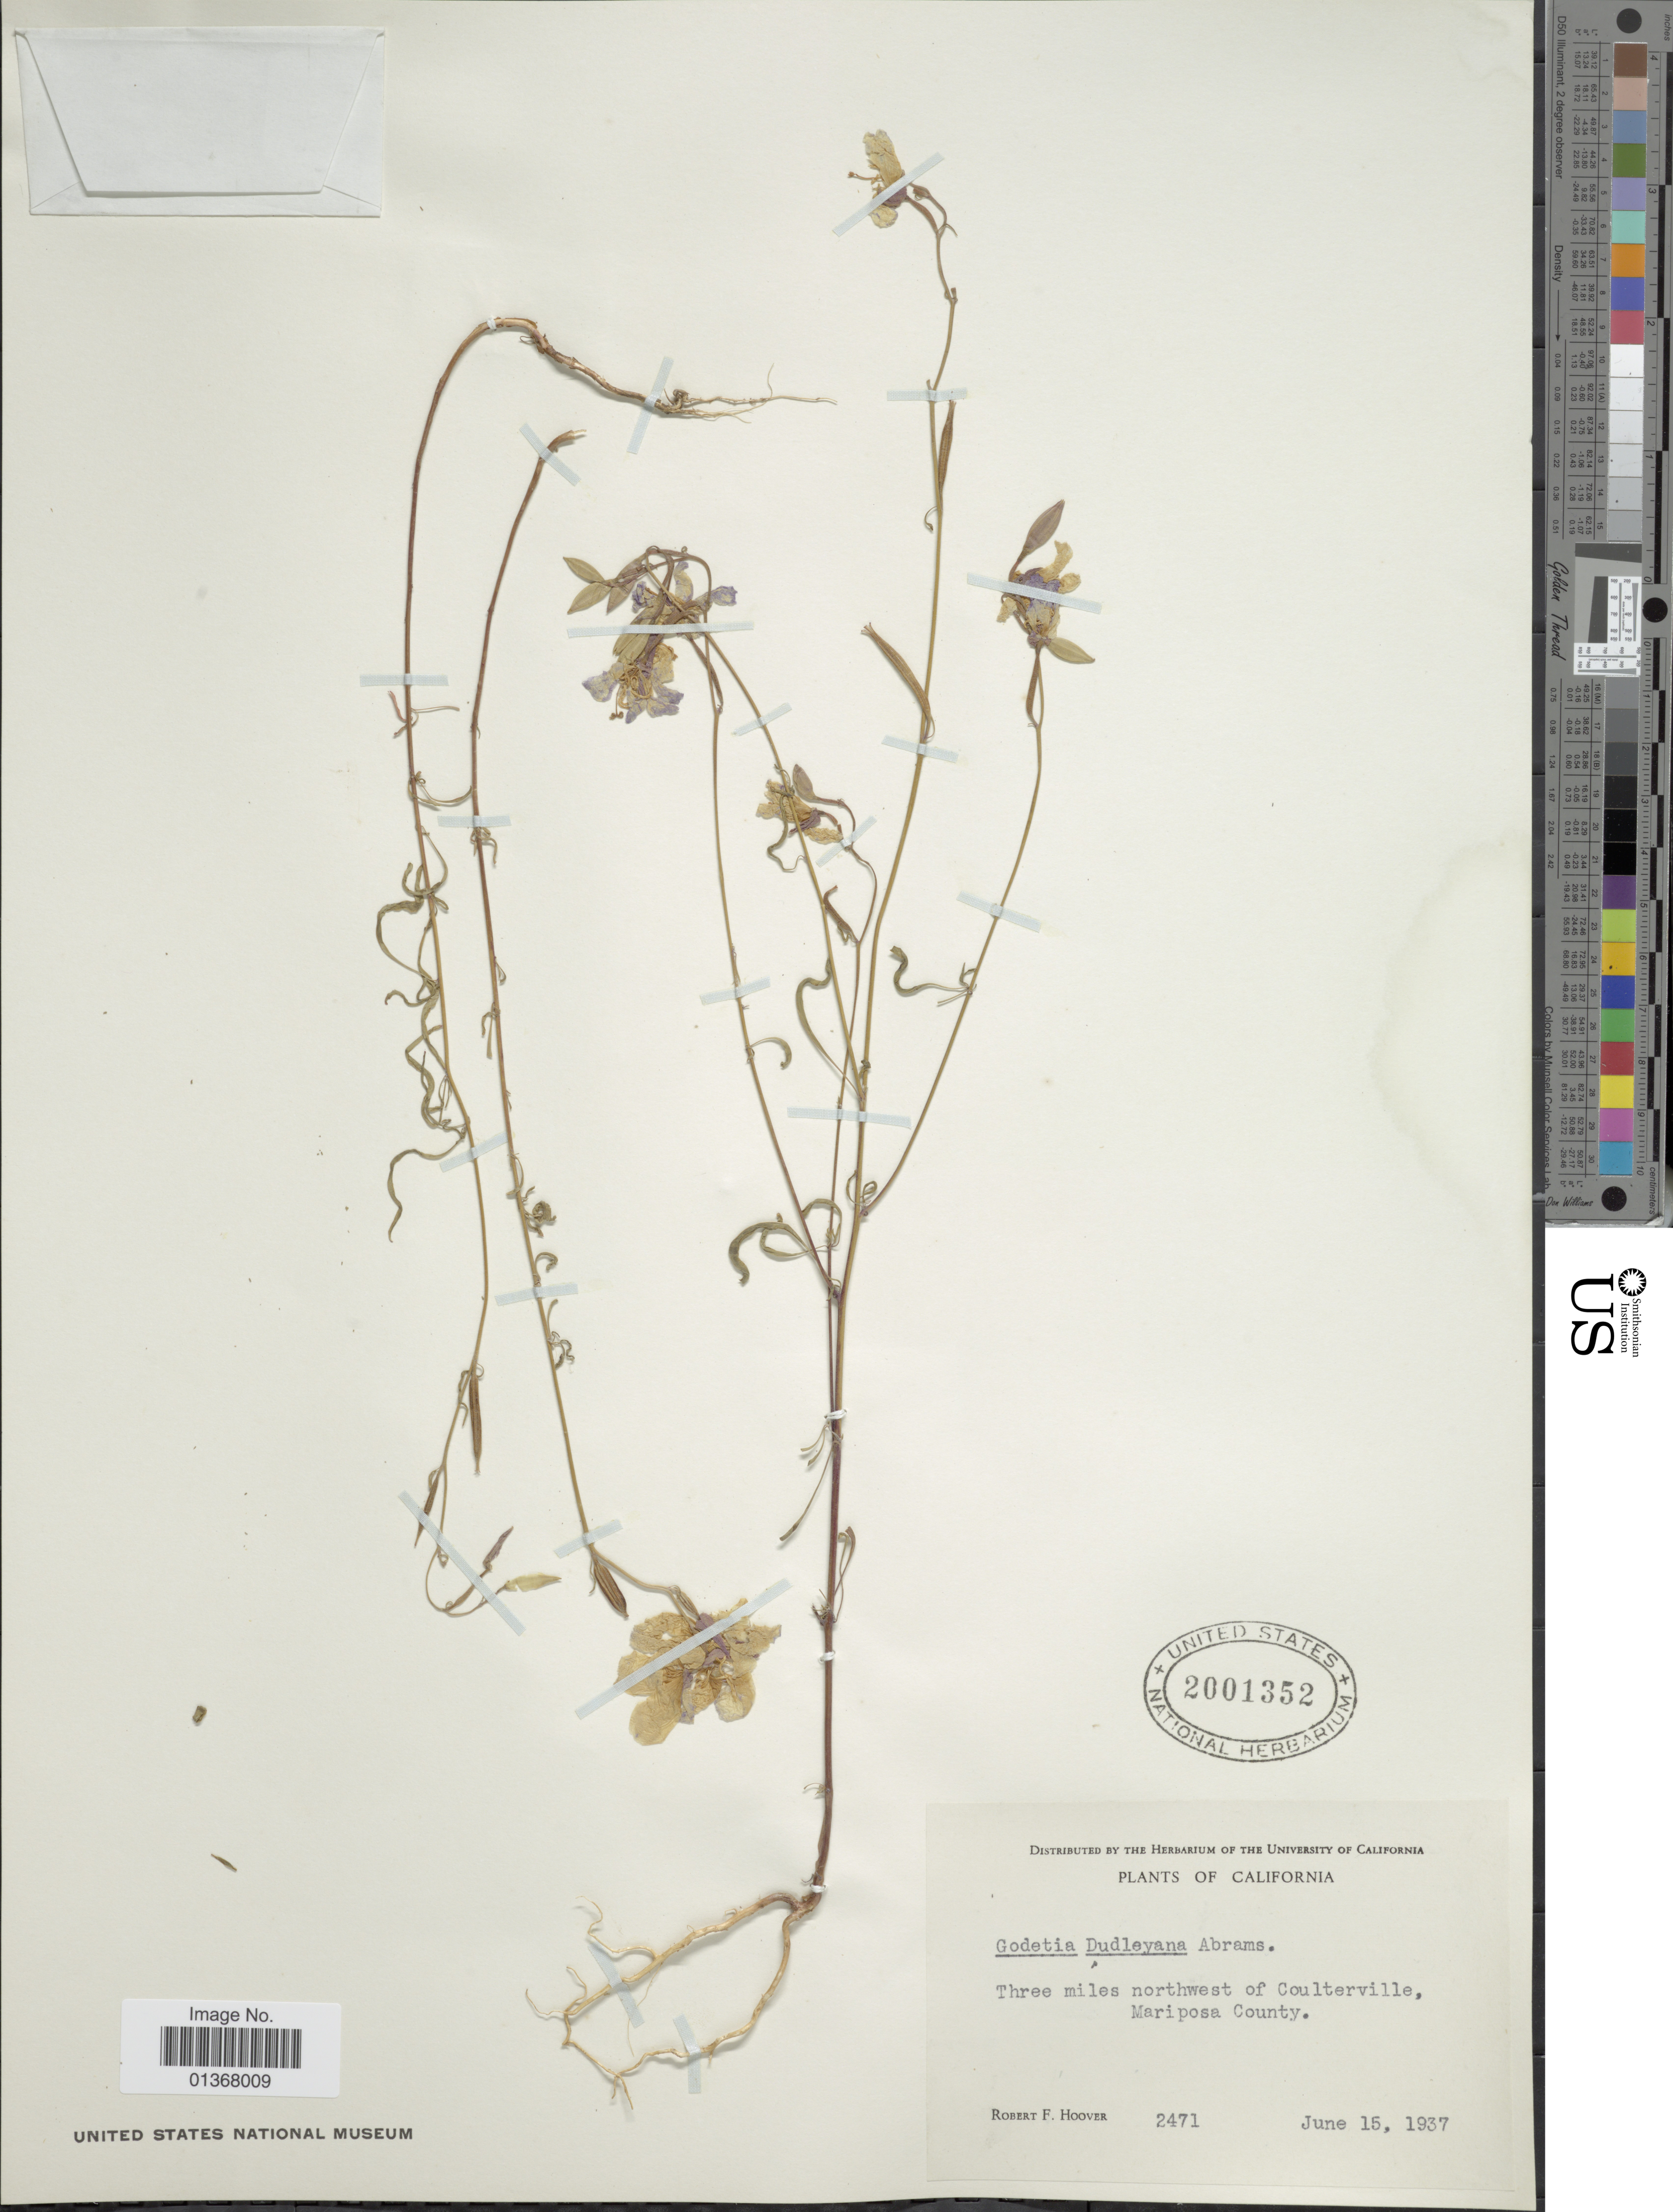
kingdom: Plantae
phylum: Tracheophyta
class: Magnoliopsida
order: Myrtales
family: Onagraceae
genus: Clarkia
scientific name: Clarkia dudleyana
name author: (Abrams) J.F. Macbr.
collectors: R. F. Hoover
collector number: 2471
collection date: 1937-06-15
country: United States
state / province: California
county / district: Mariposa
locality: Three miles northwest of Coulterville, Mariposa County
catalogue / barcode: US 2001352